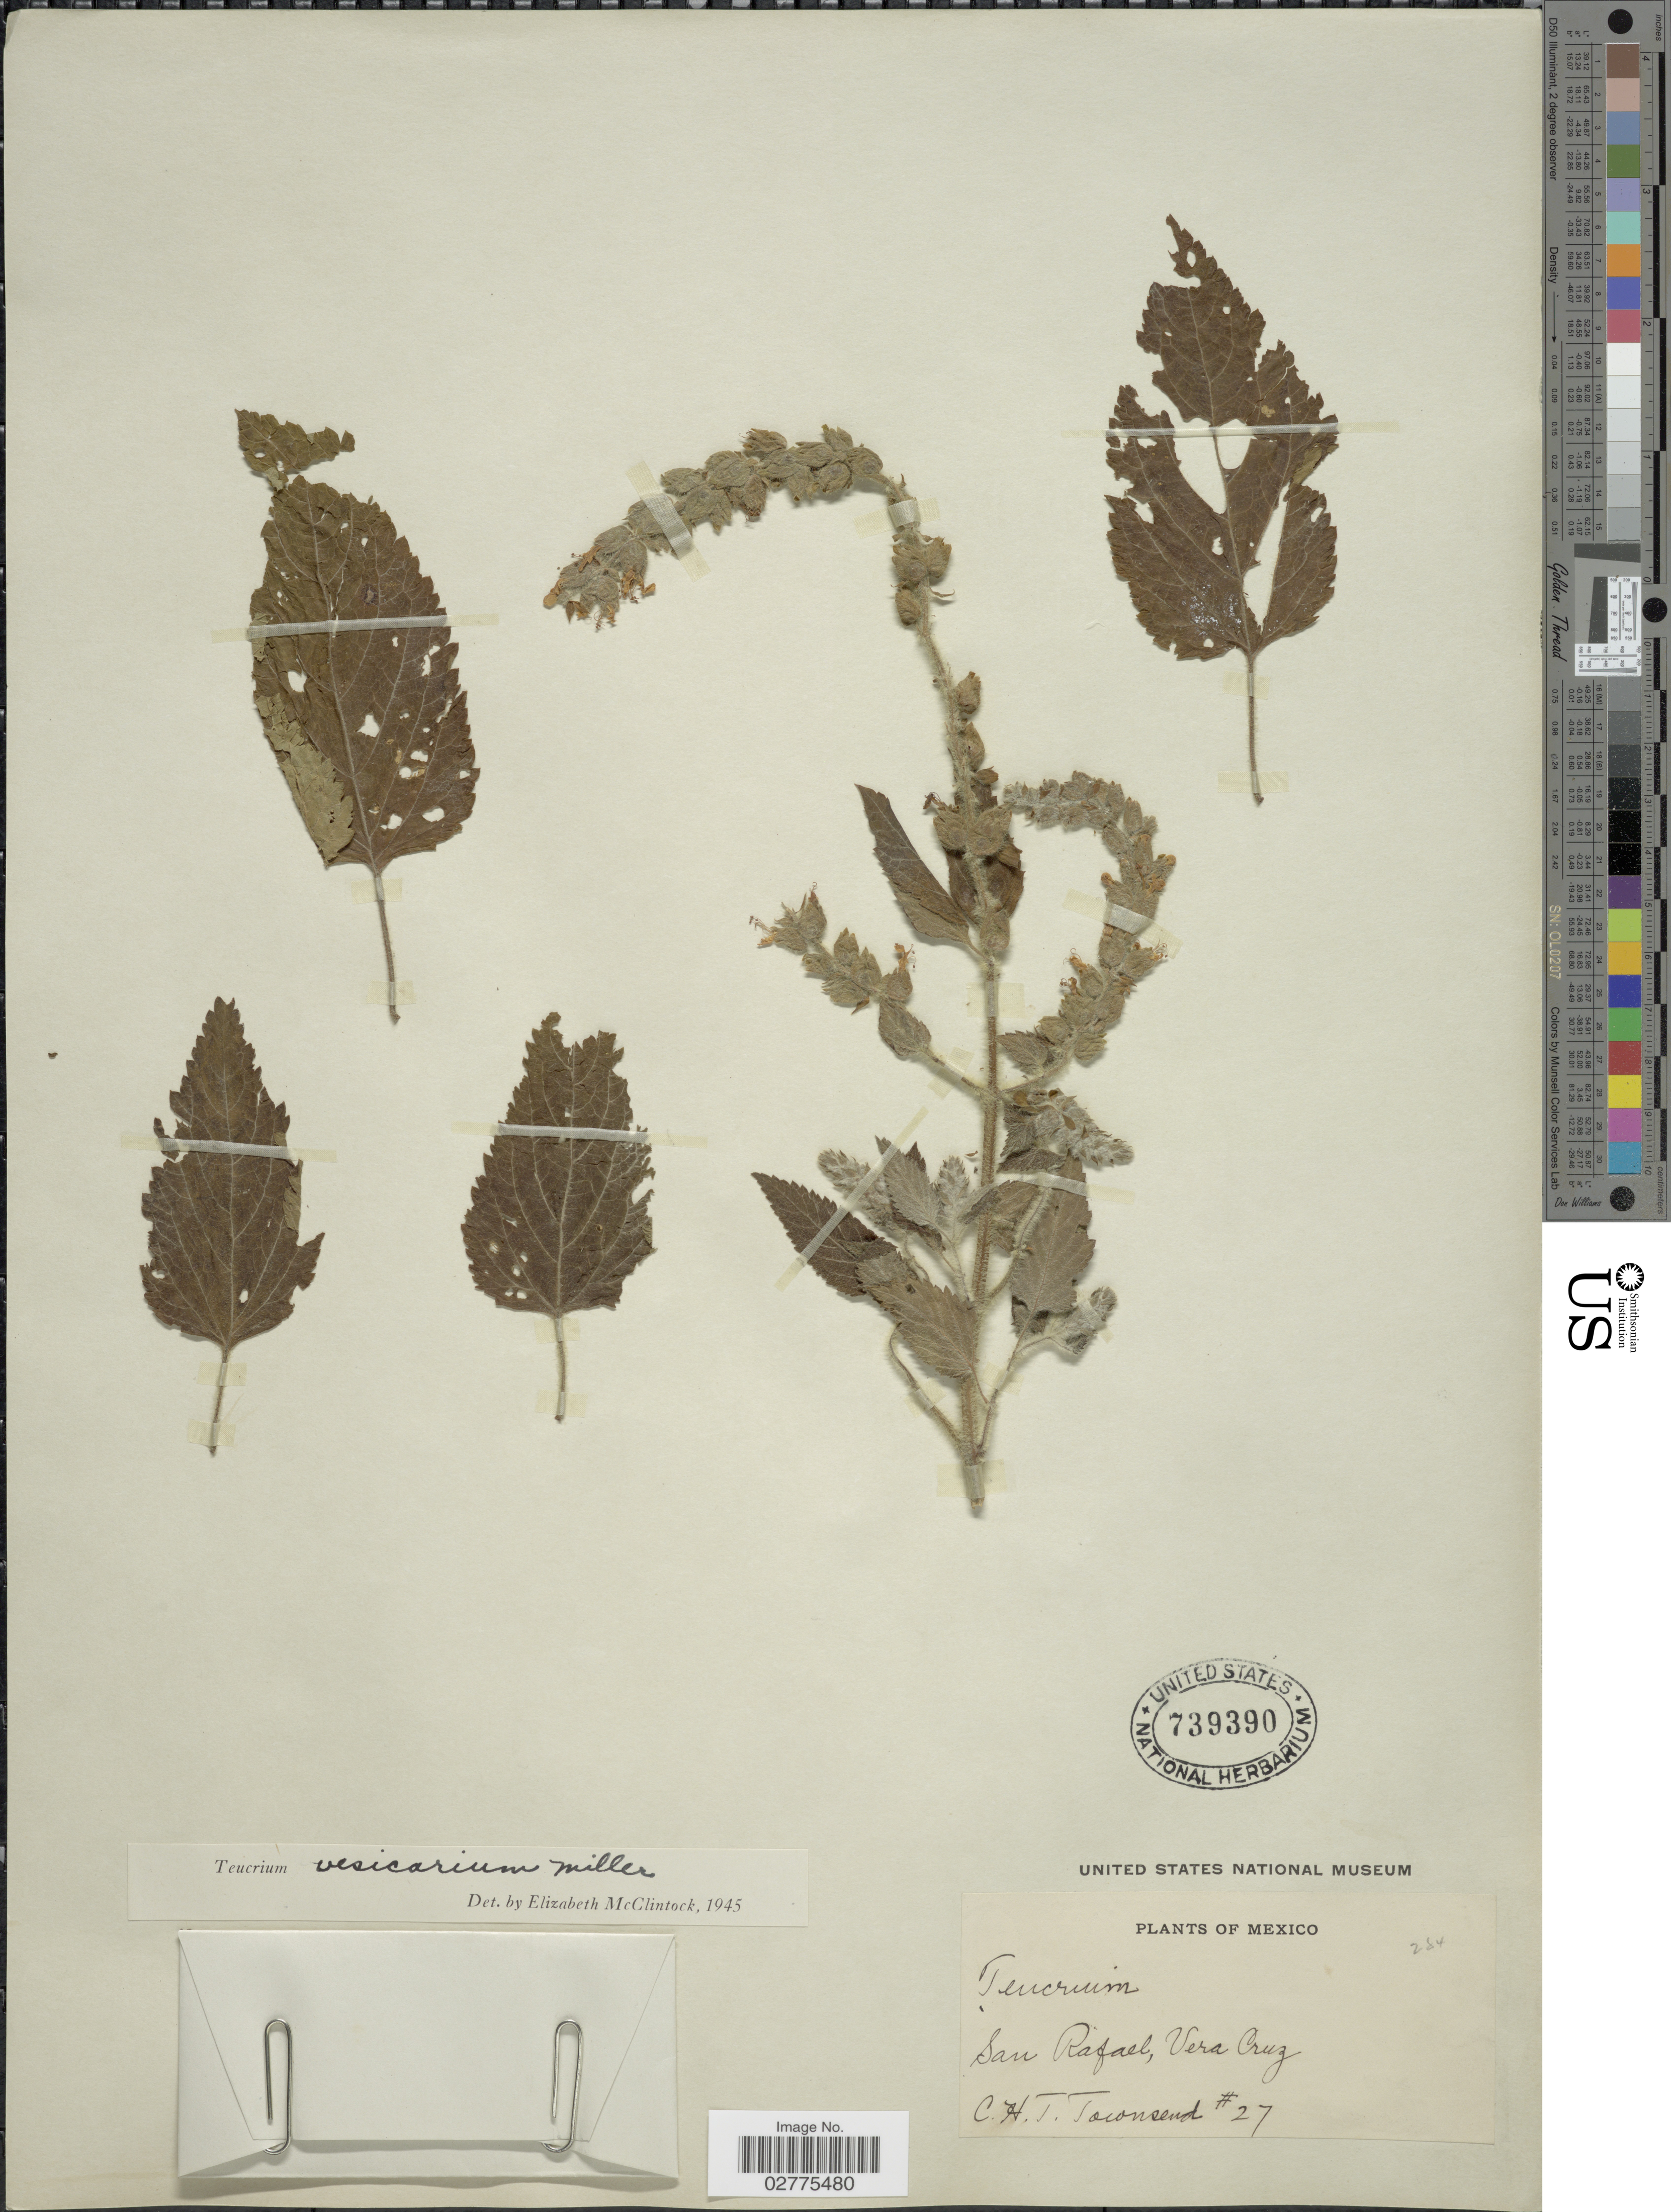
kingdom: Plantae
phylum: Tracheophyta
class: Magnoliopsida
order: Lamiales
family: Lamiaceae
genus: Teucrium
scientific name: Teucrium vesicarium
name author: Mill.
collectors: C. H. T. Townsend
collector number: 27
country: Mexico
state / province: Veracruz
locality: San Rafael, Vera Cruz.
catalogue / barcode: US 739390